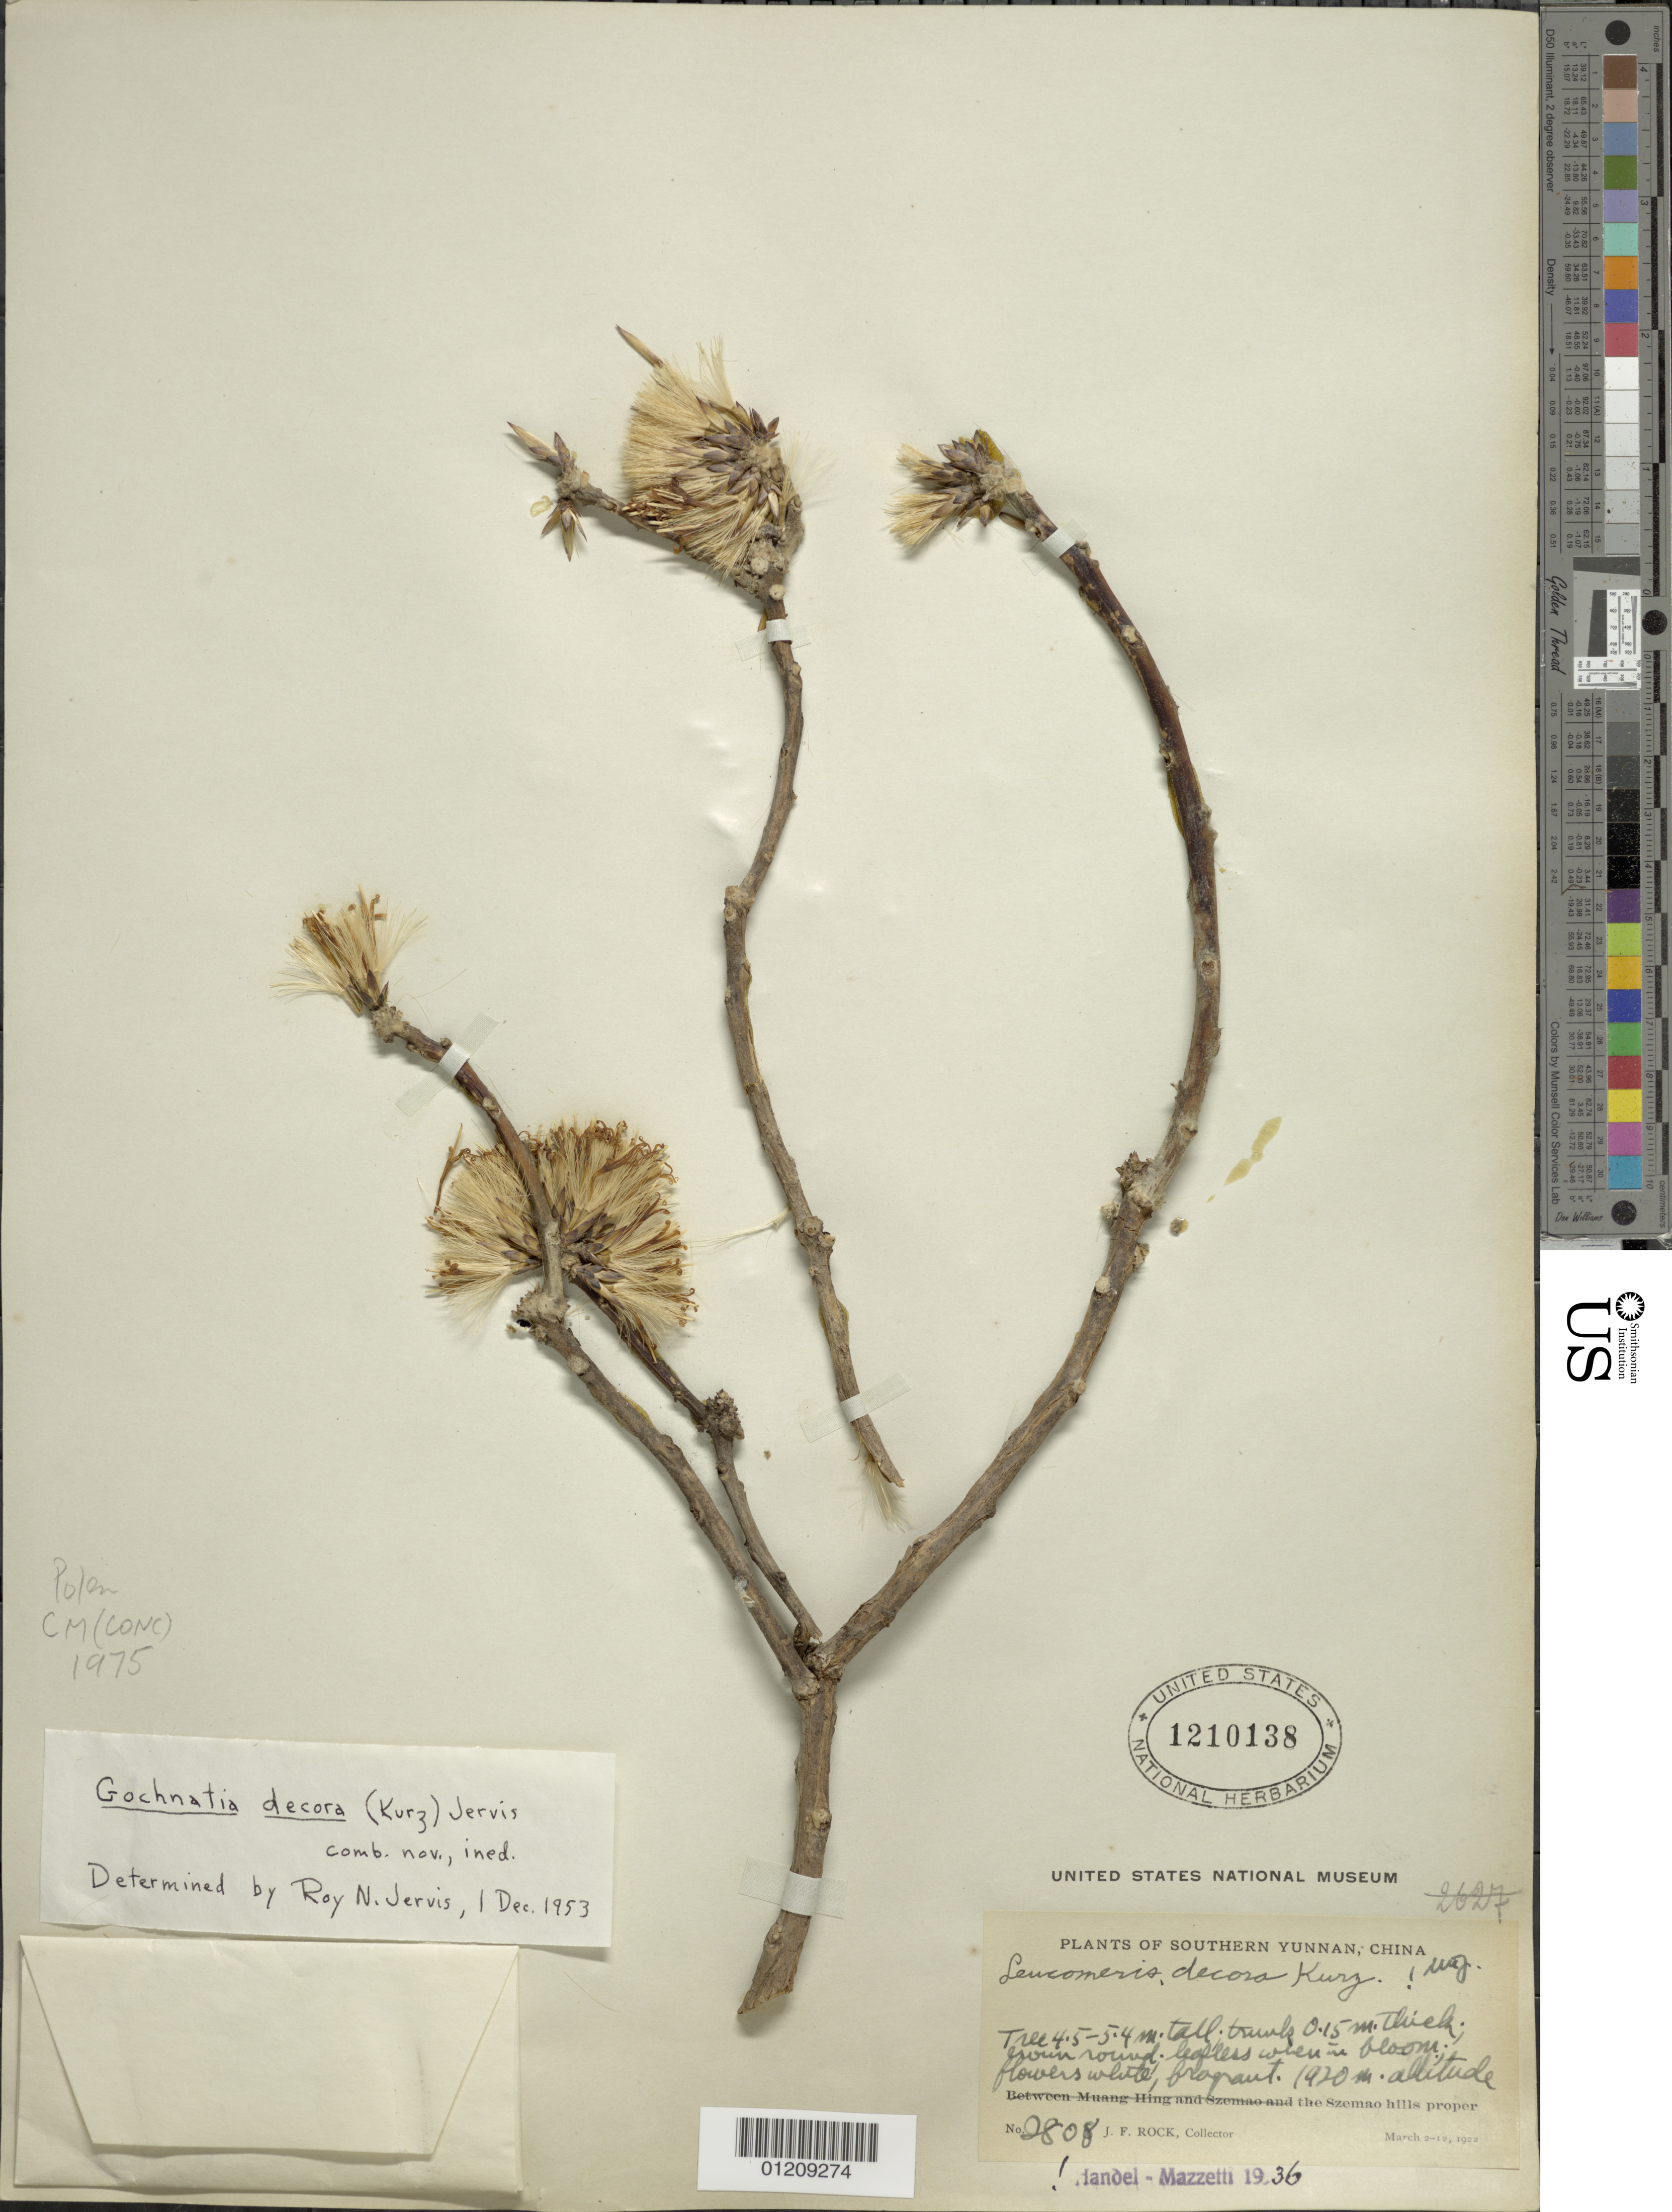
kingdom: Plantae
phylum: Tracheophyta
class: Magnoliopsida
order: Asterales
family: Asteraceae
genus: Leucomeris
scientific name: Leucomeris decora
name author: Kurz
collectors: J. Rock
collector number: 2808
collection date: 1922-03-02/1922-03-12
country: China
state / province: Yunnan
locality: the Szemao hills proper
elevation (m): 1920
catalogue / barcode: US 1210138